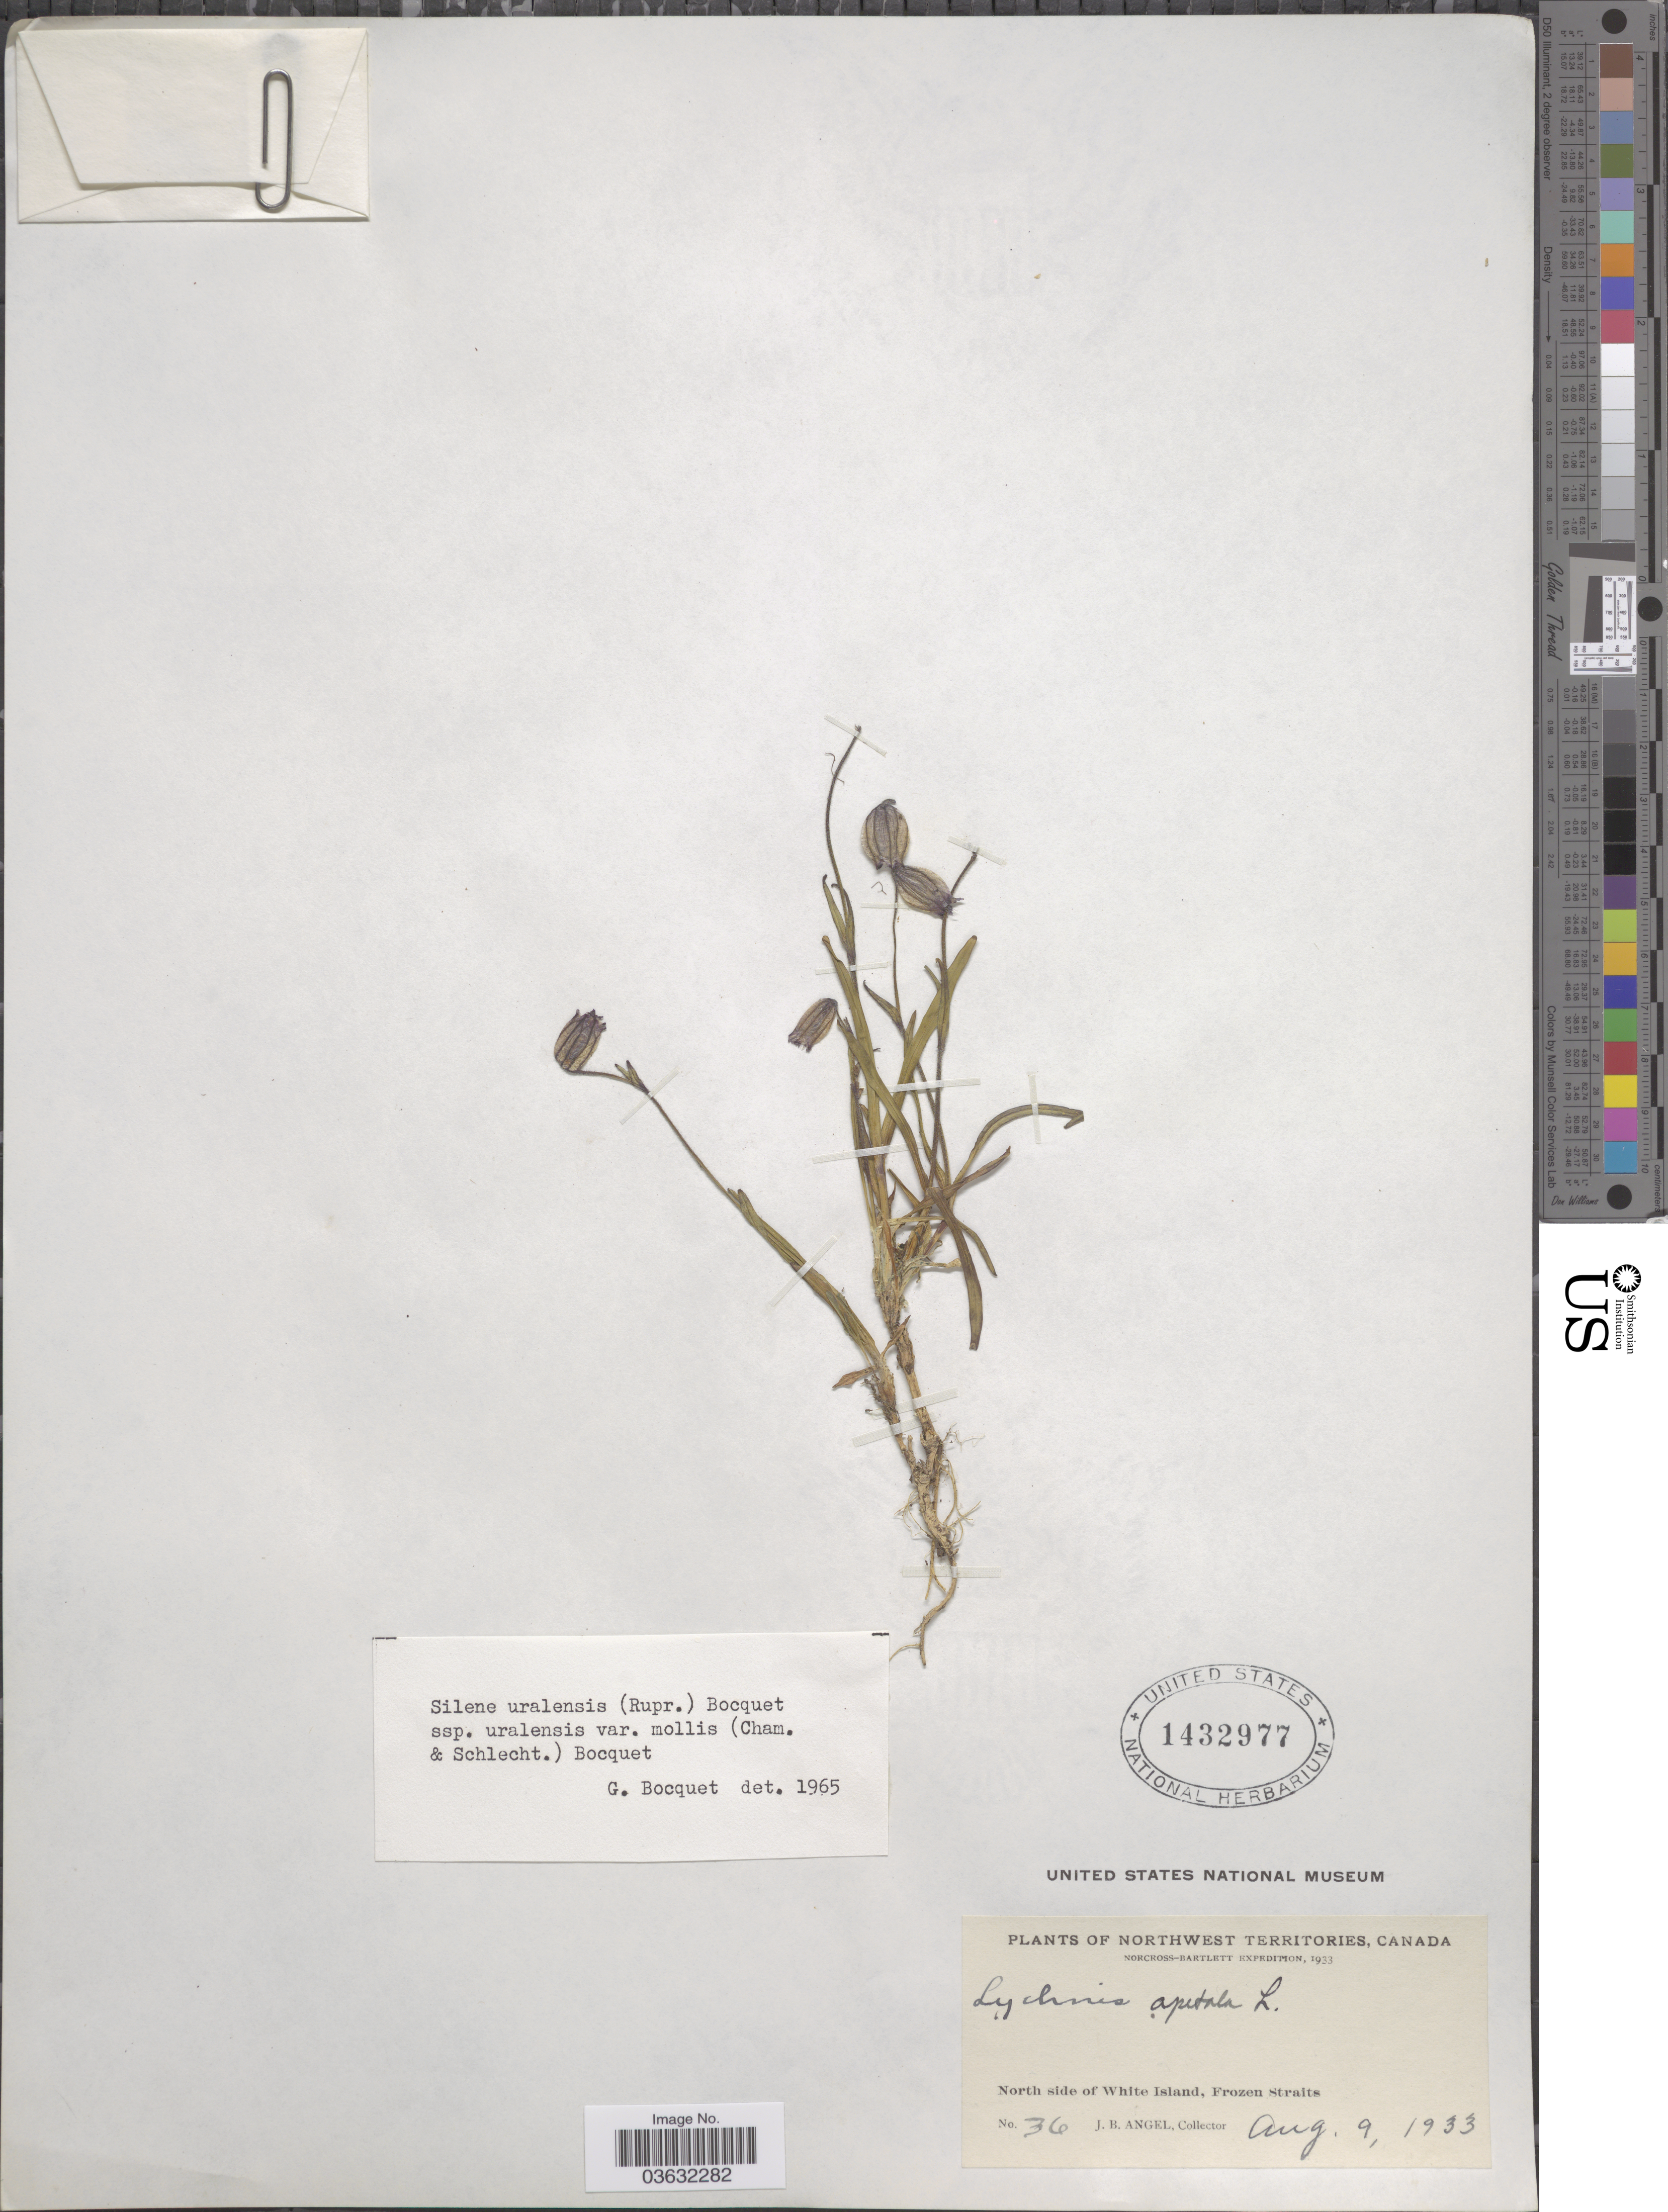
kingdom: Plantae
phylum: Tracheophyta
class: Magnoliopsida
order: Caryophyllales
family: Caryophyllaceae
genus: Silene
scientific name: Silene uralensis var. mollis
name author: (Cham. & Schltdl.) Bocquet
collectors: J. Angel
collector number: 36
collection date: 1933-08-09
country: Canada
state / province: Northwest Territories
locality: North side of White Island, Frozen Straits.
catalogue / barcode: US 1432977